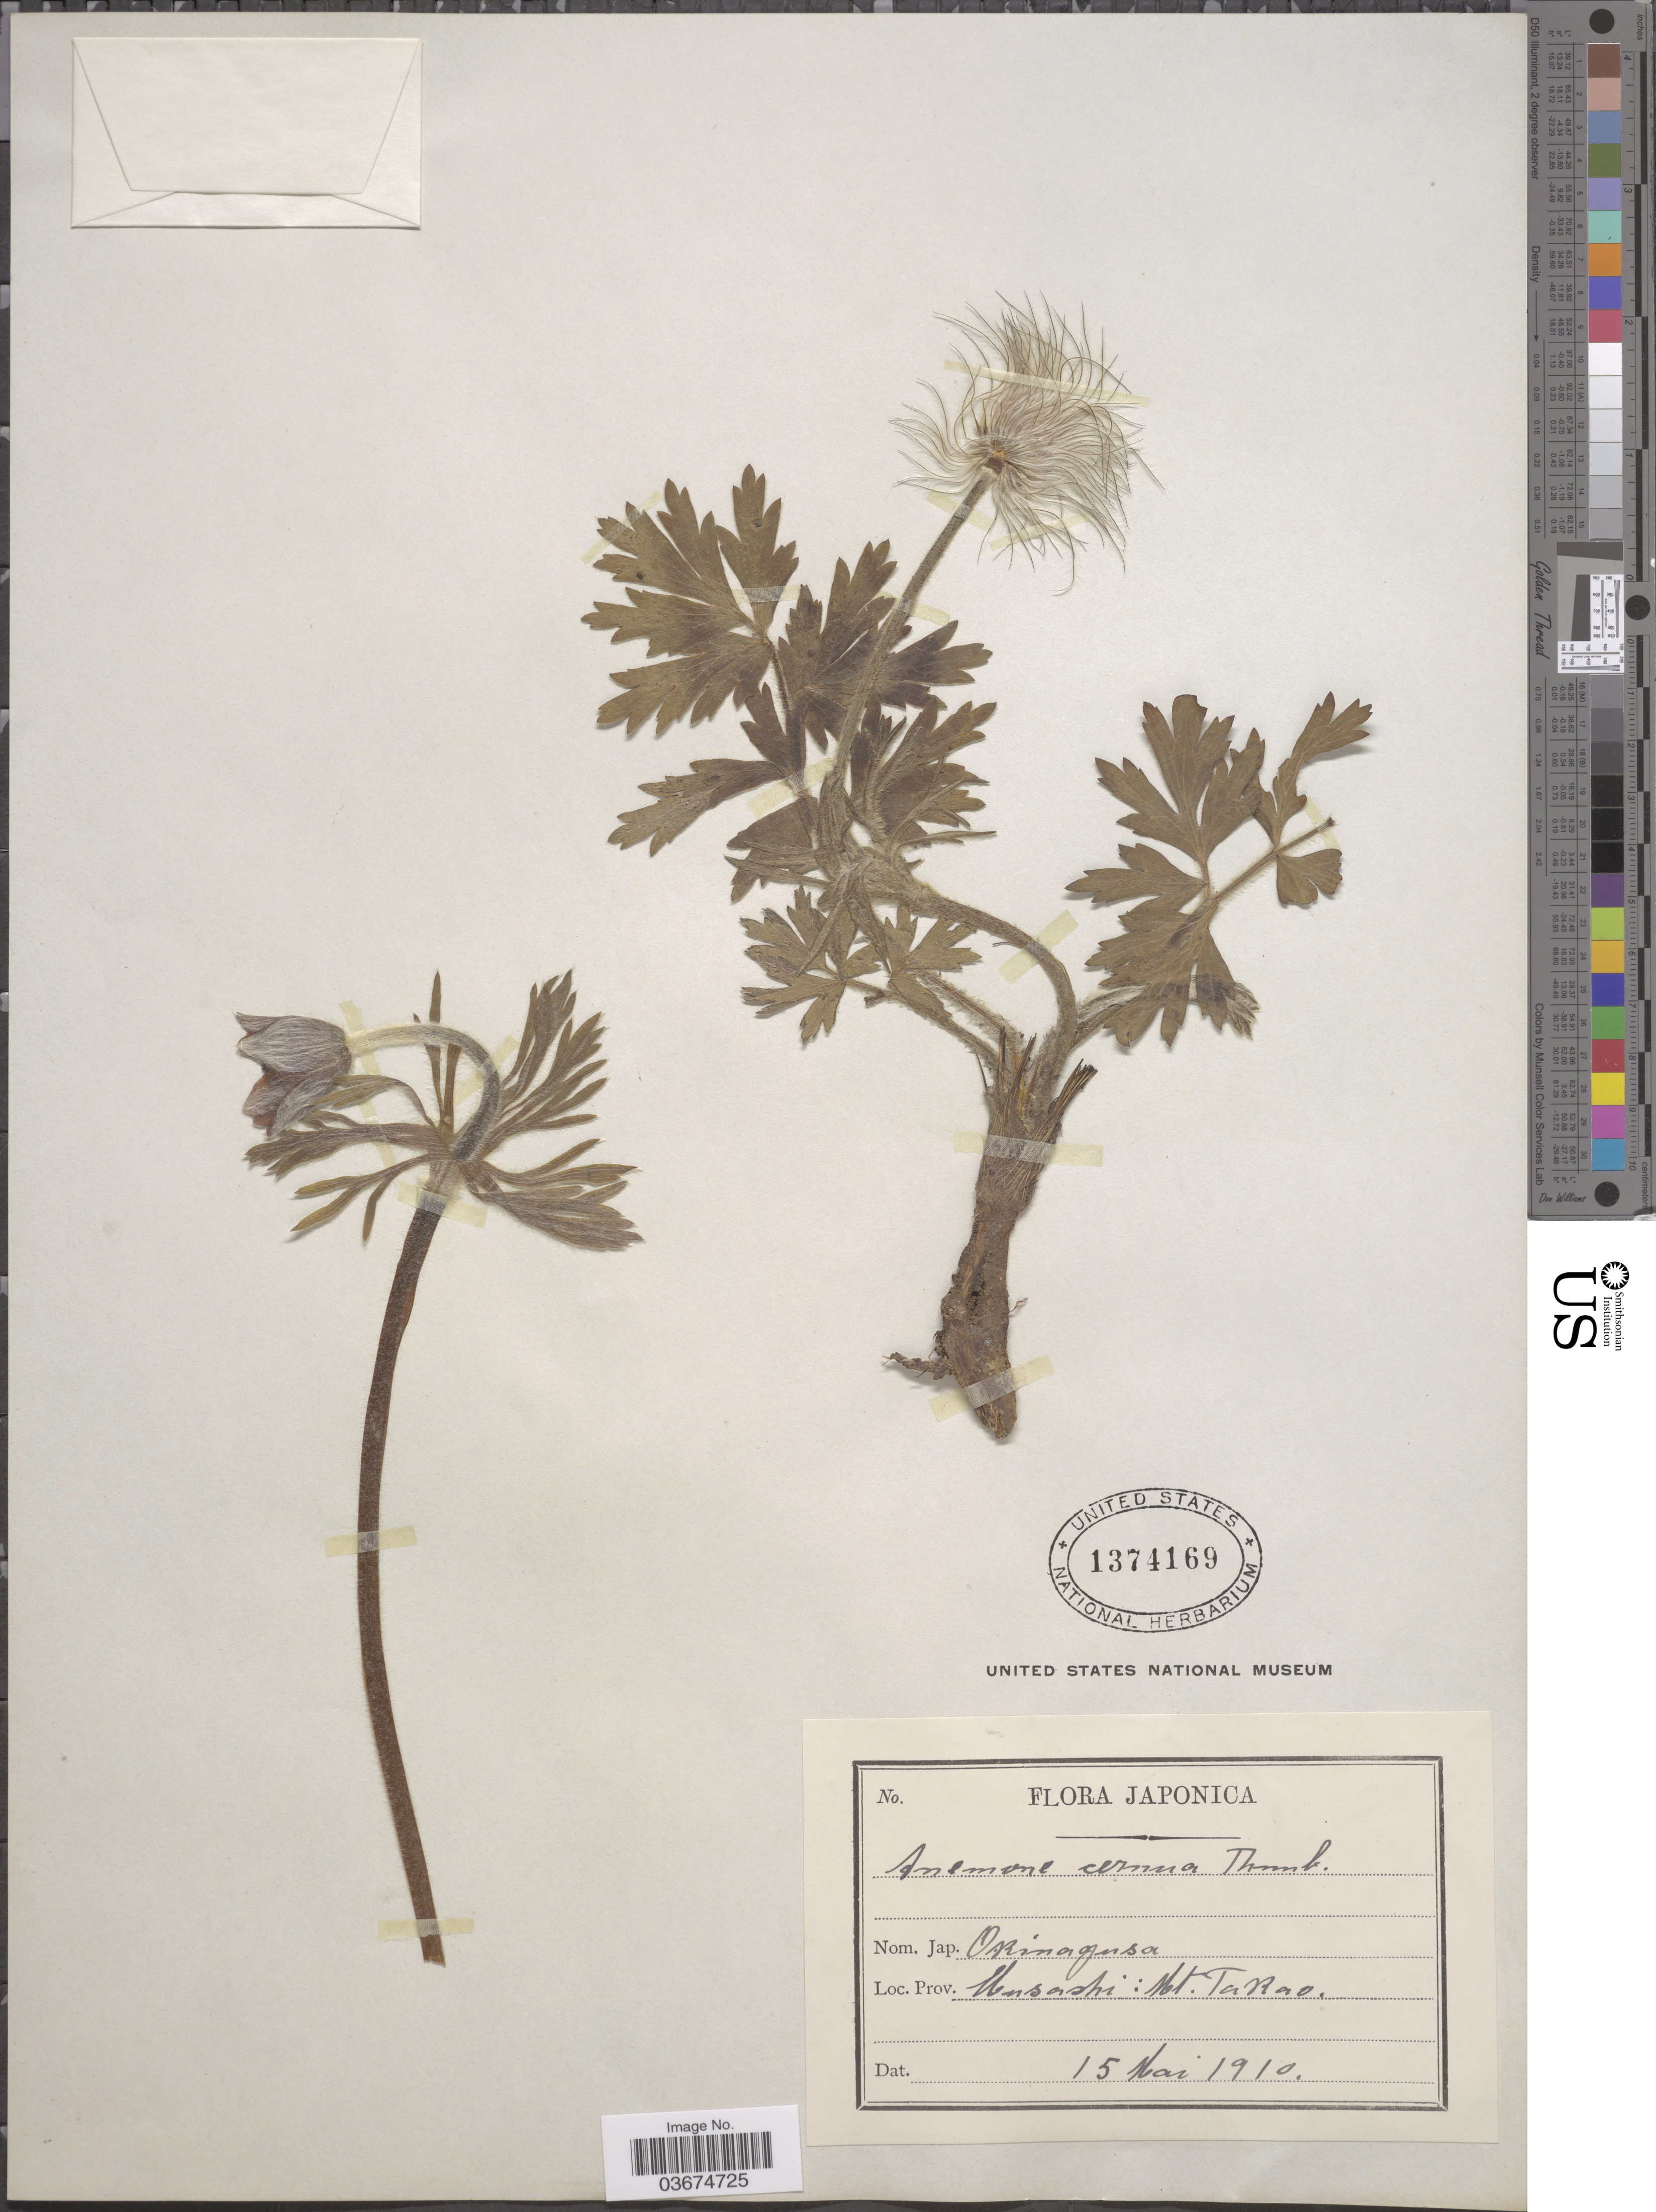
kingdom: Plantae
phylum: Tracheophyta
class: Magnoliopsida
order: Ranunculales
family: Ranunculaceae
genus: Pulsatilla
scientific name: Pulsatilla cernua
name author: (Thunb.) Bercht. & J. Presl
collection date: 1910-05-15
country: Japan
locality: Musashi: Mt. Takao.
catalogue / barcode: US 1374169